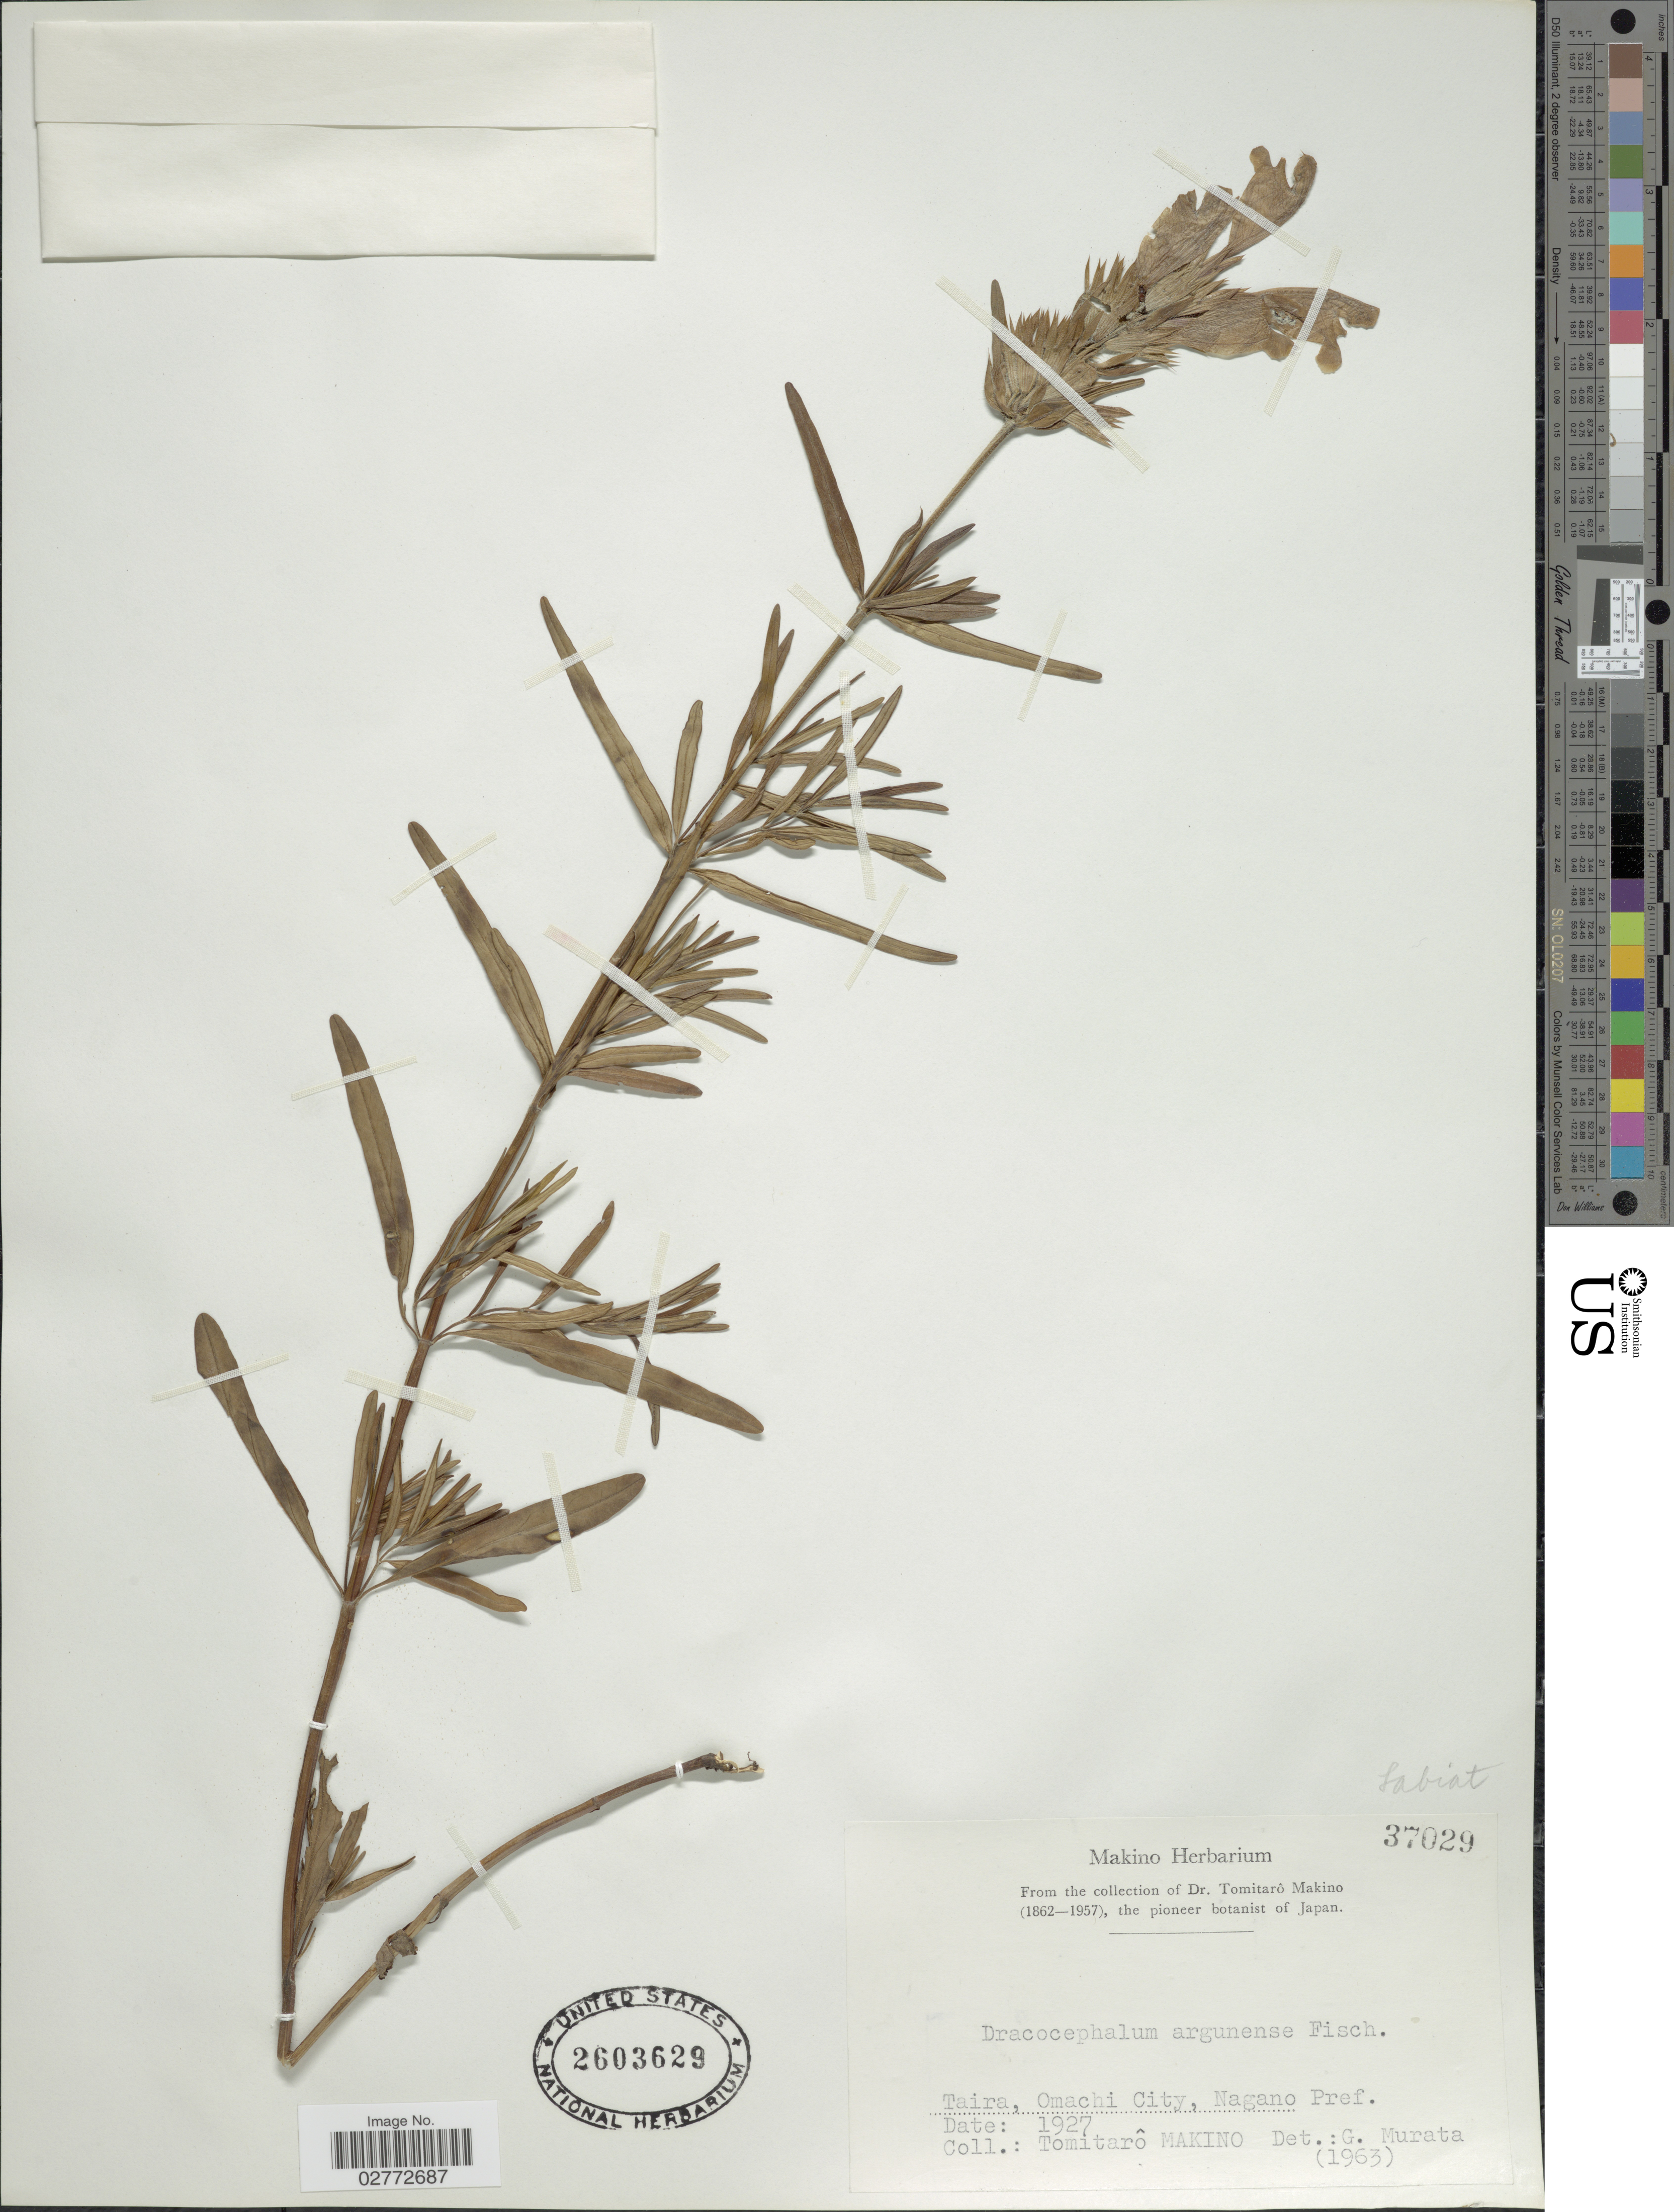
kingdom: Plantae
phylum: Tracheophyta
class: Magnoliopsida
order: Lamiales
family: Lamiaceae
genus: Dracocephalum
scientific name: Dracocephalum argunense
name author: Link ex Fisch.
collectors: T. Makino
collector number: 37029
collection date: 1927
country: Japan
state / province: Nagano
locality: Taira, Omachi City, Nagano Pref.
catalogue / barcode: US 2603629